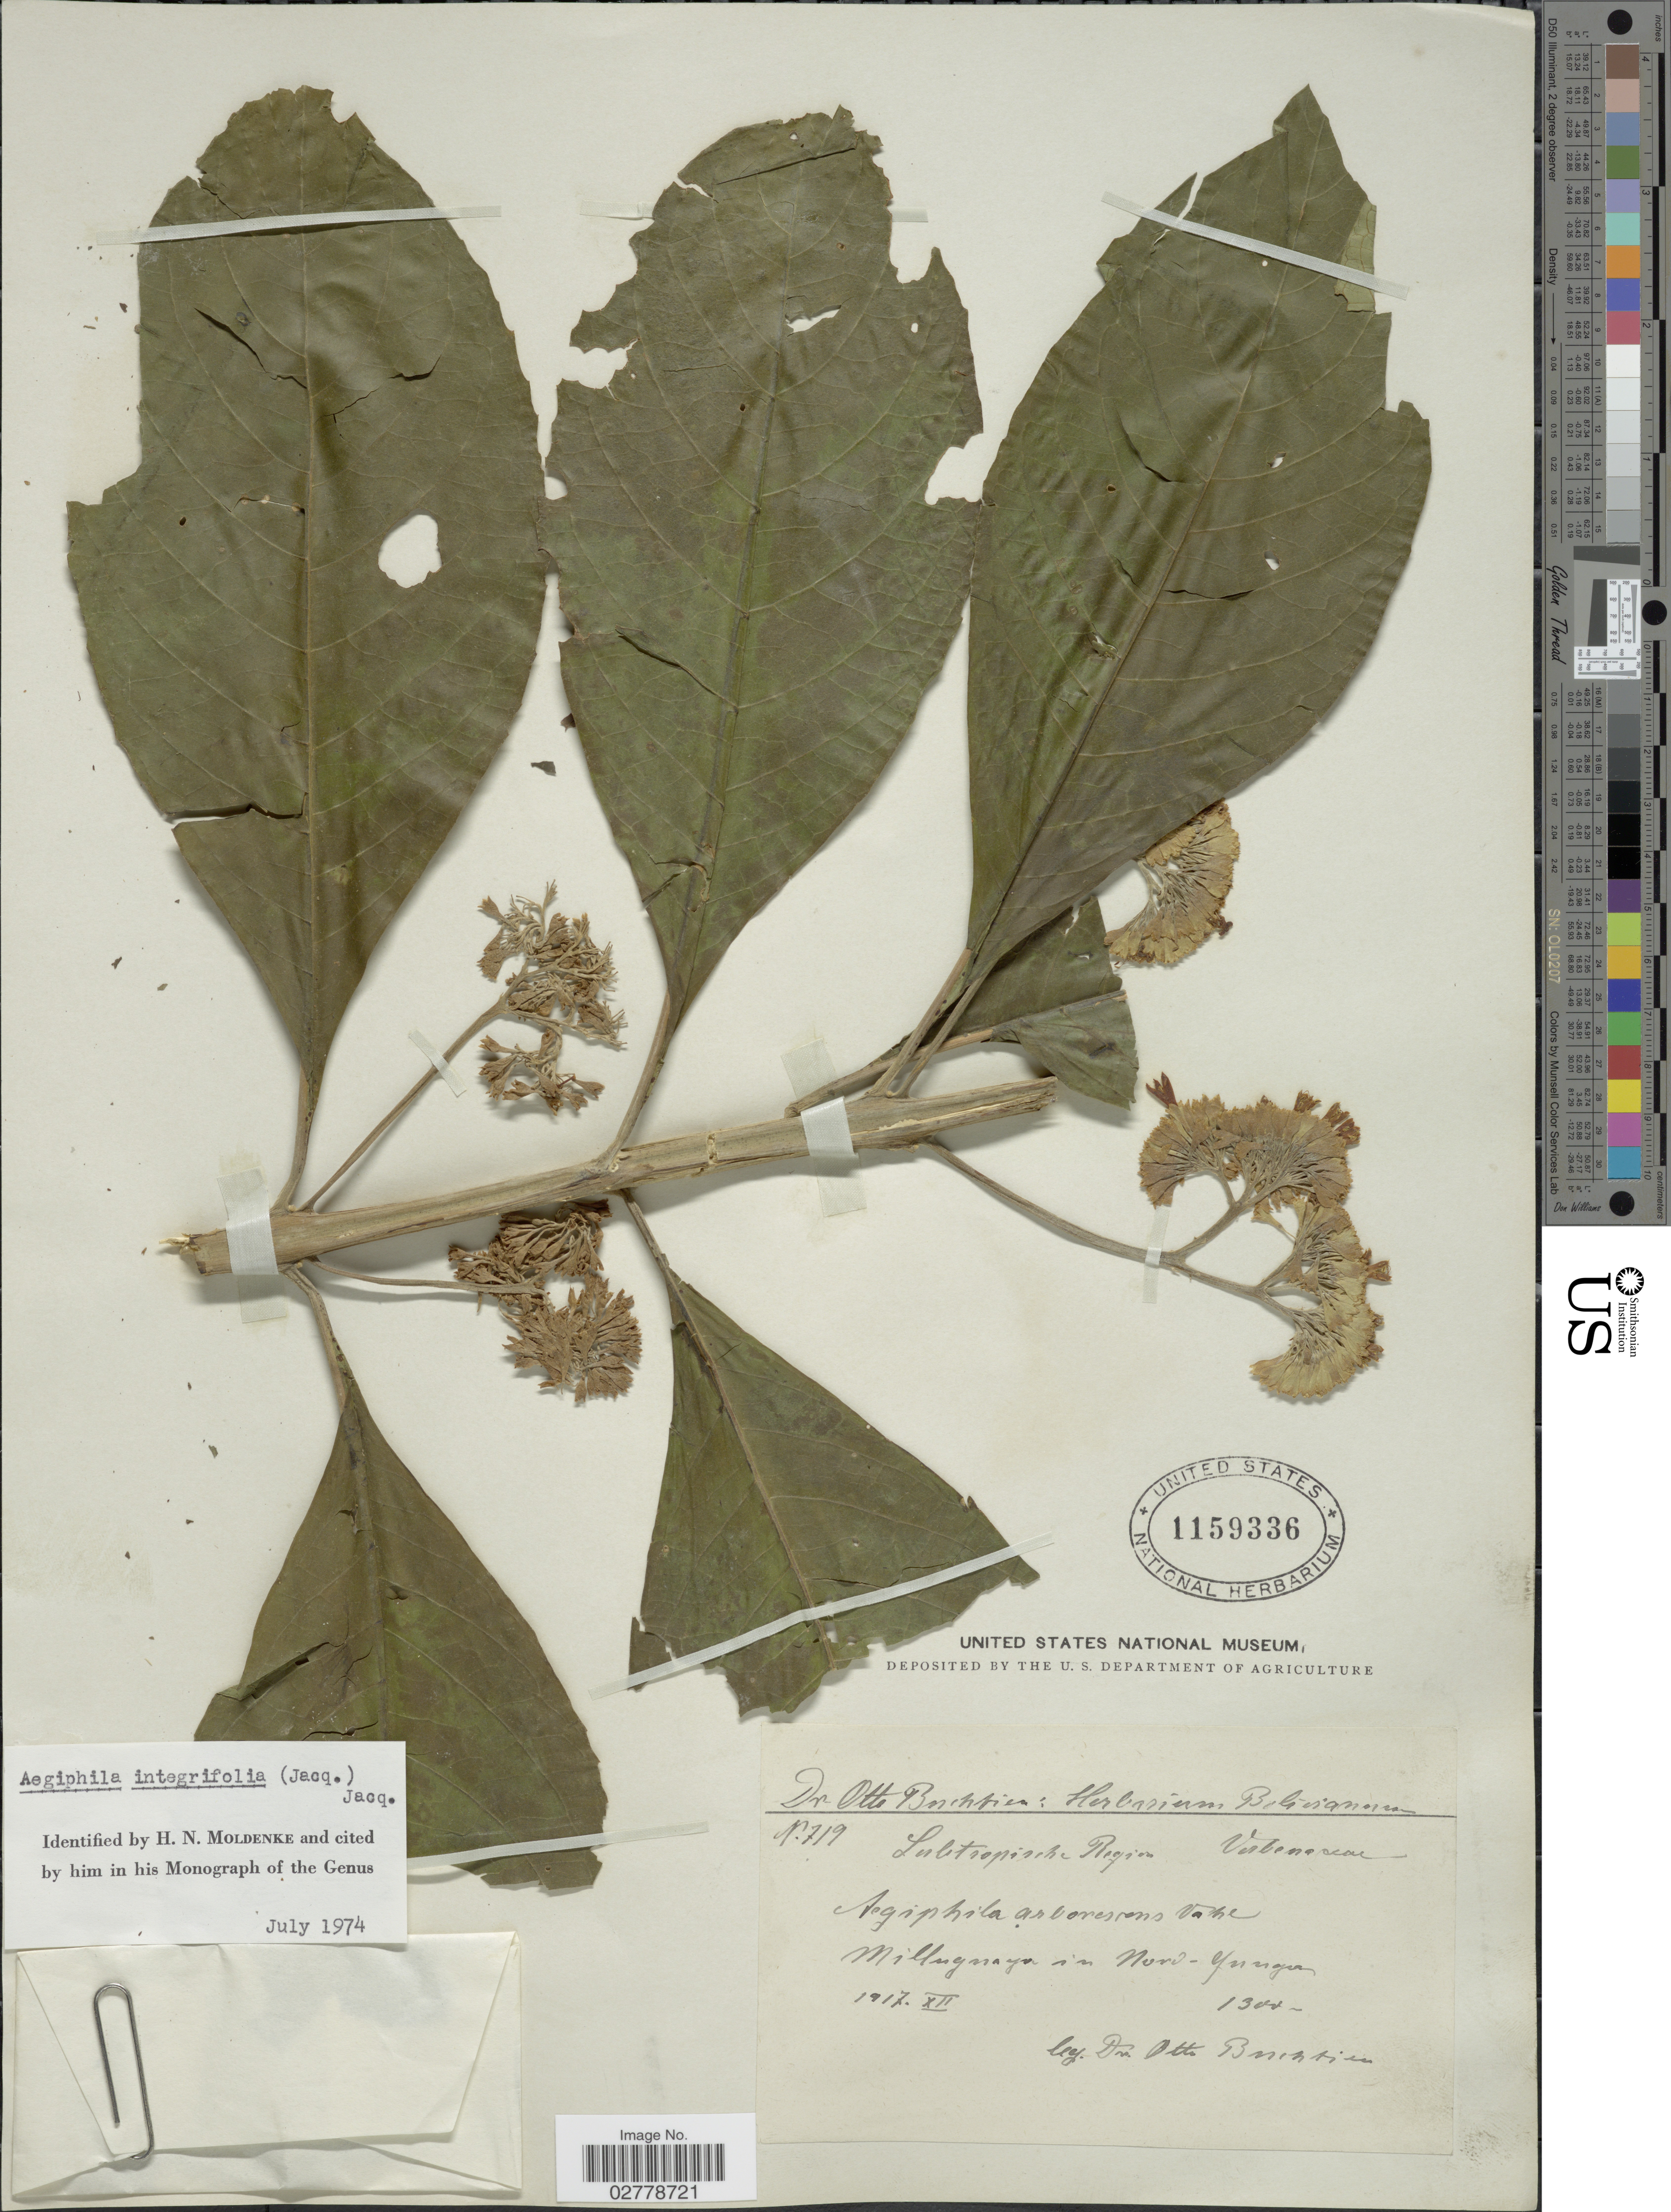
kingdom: Plantae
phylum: Tracheophyta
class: Magnoliopsida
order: Lamiales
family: Lamiaceae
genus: Aegiphila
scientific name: Aegiphila integrifolia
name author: (Jacq.) B.D. Jacks.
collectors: O. Buchtien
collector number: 719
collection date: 1917-12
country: Bolivia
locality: Millugnaya in Nord-Yungas.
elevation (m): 1300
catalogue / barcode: US 1159336